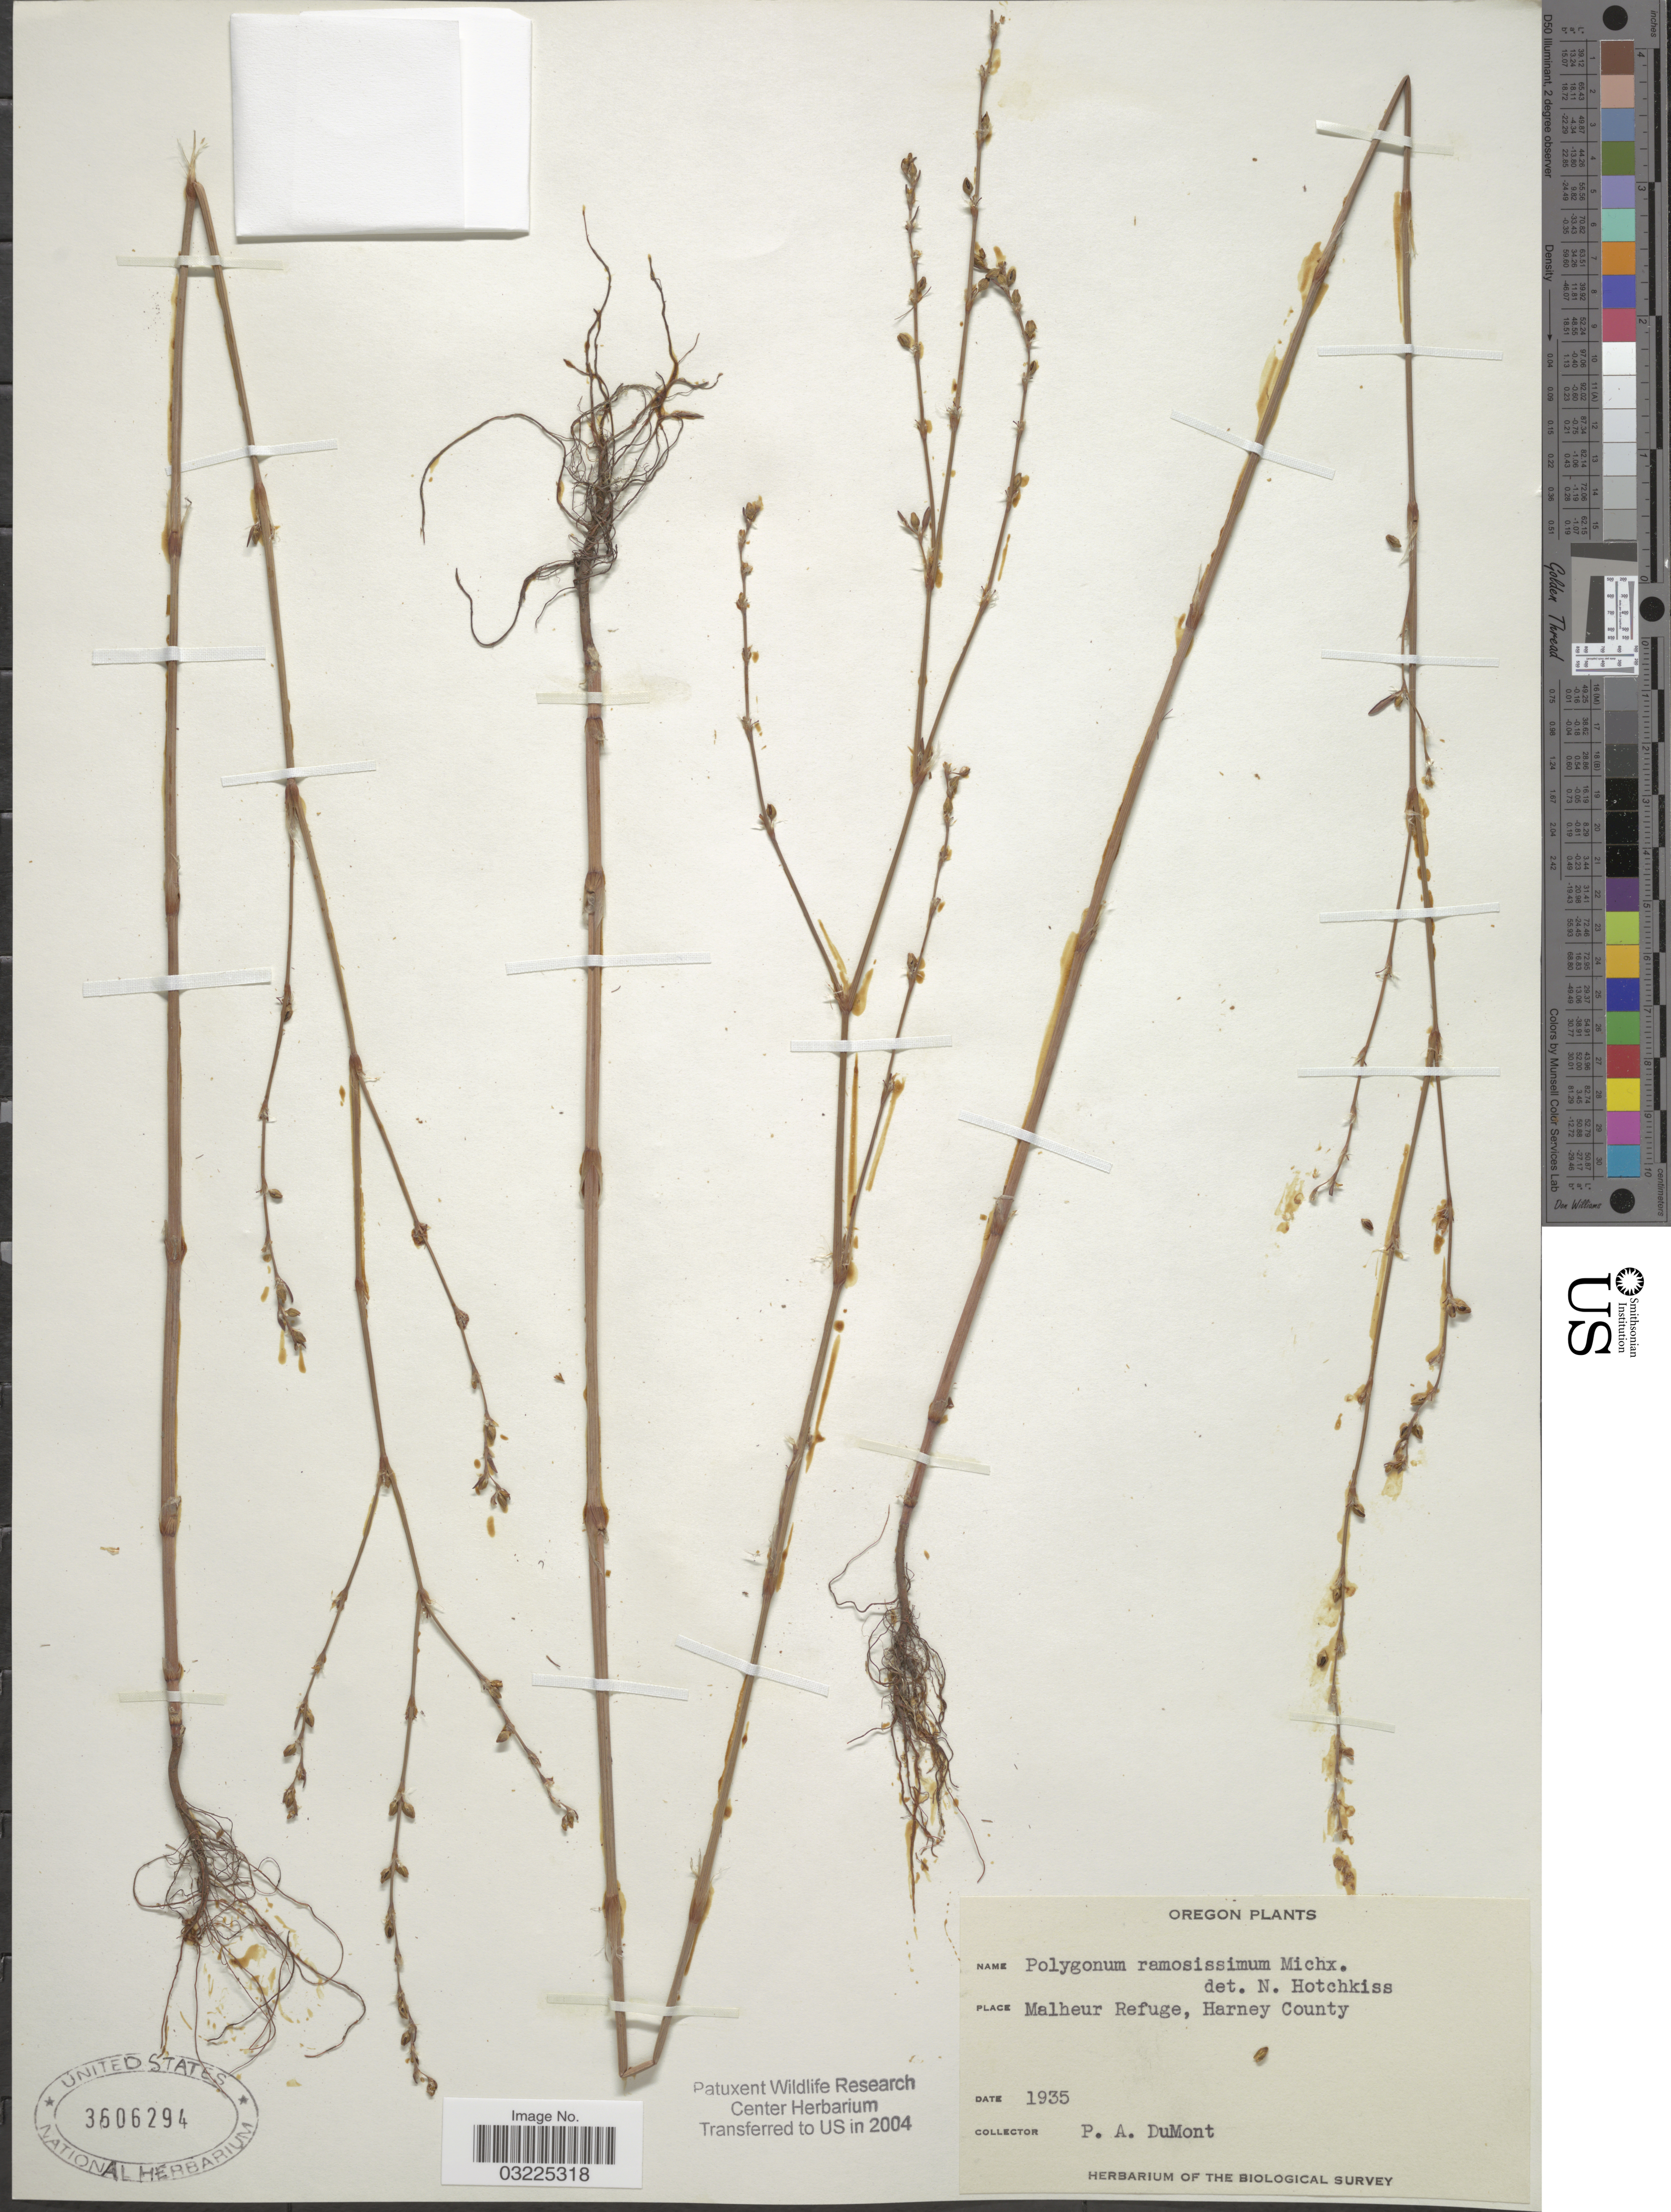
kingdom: Plantae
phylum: Tracheophyta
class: Magnoliopsida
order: Caryophyllales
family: Polygonaceae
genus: Polygonum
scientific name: Polygonum ramosissimum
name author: Michx.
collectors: P. Dumont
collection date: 1935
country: United States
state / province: Oregon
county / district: Harney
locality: Malheur Refuge, Harney County.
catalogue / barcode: US 3606294